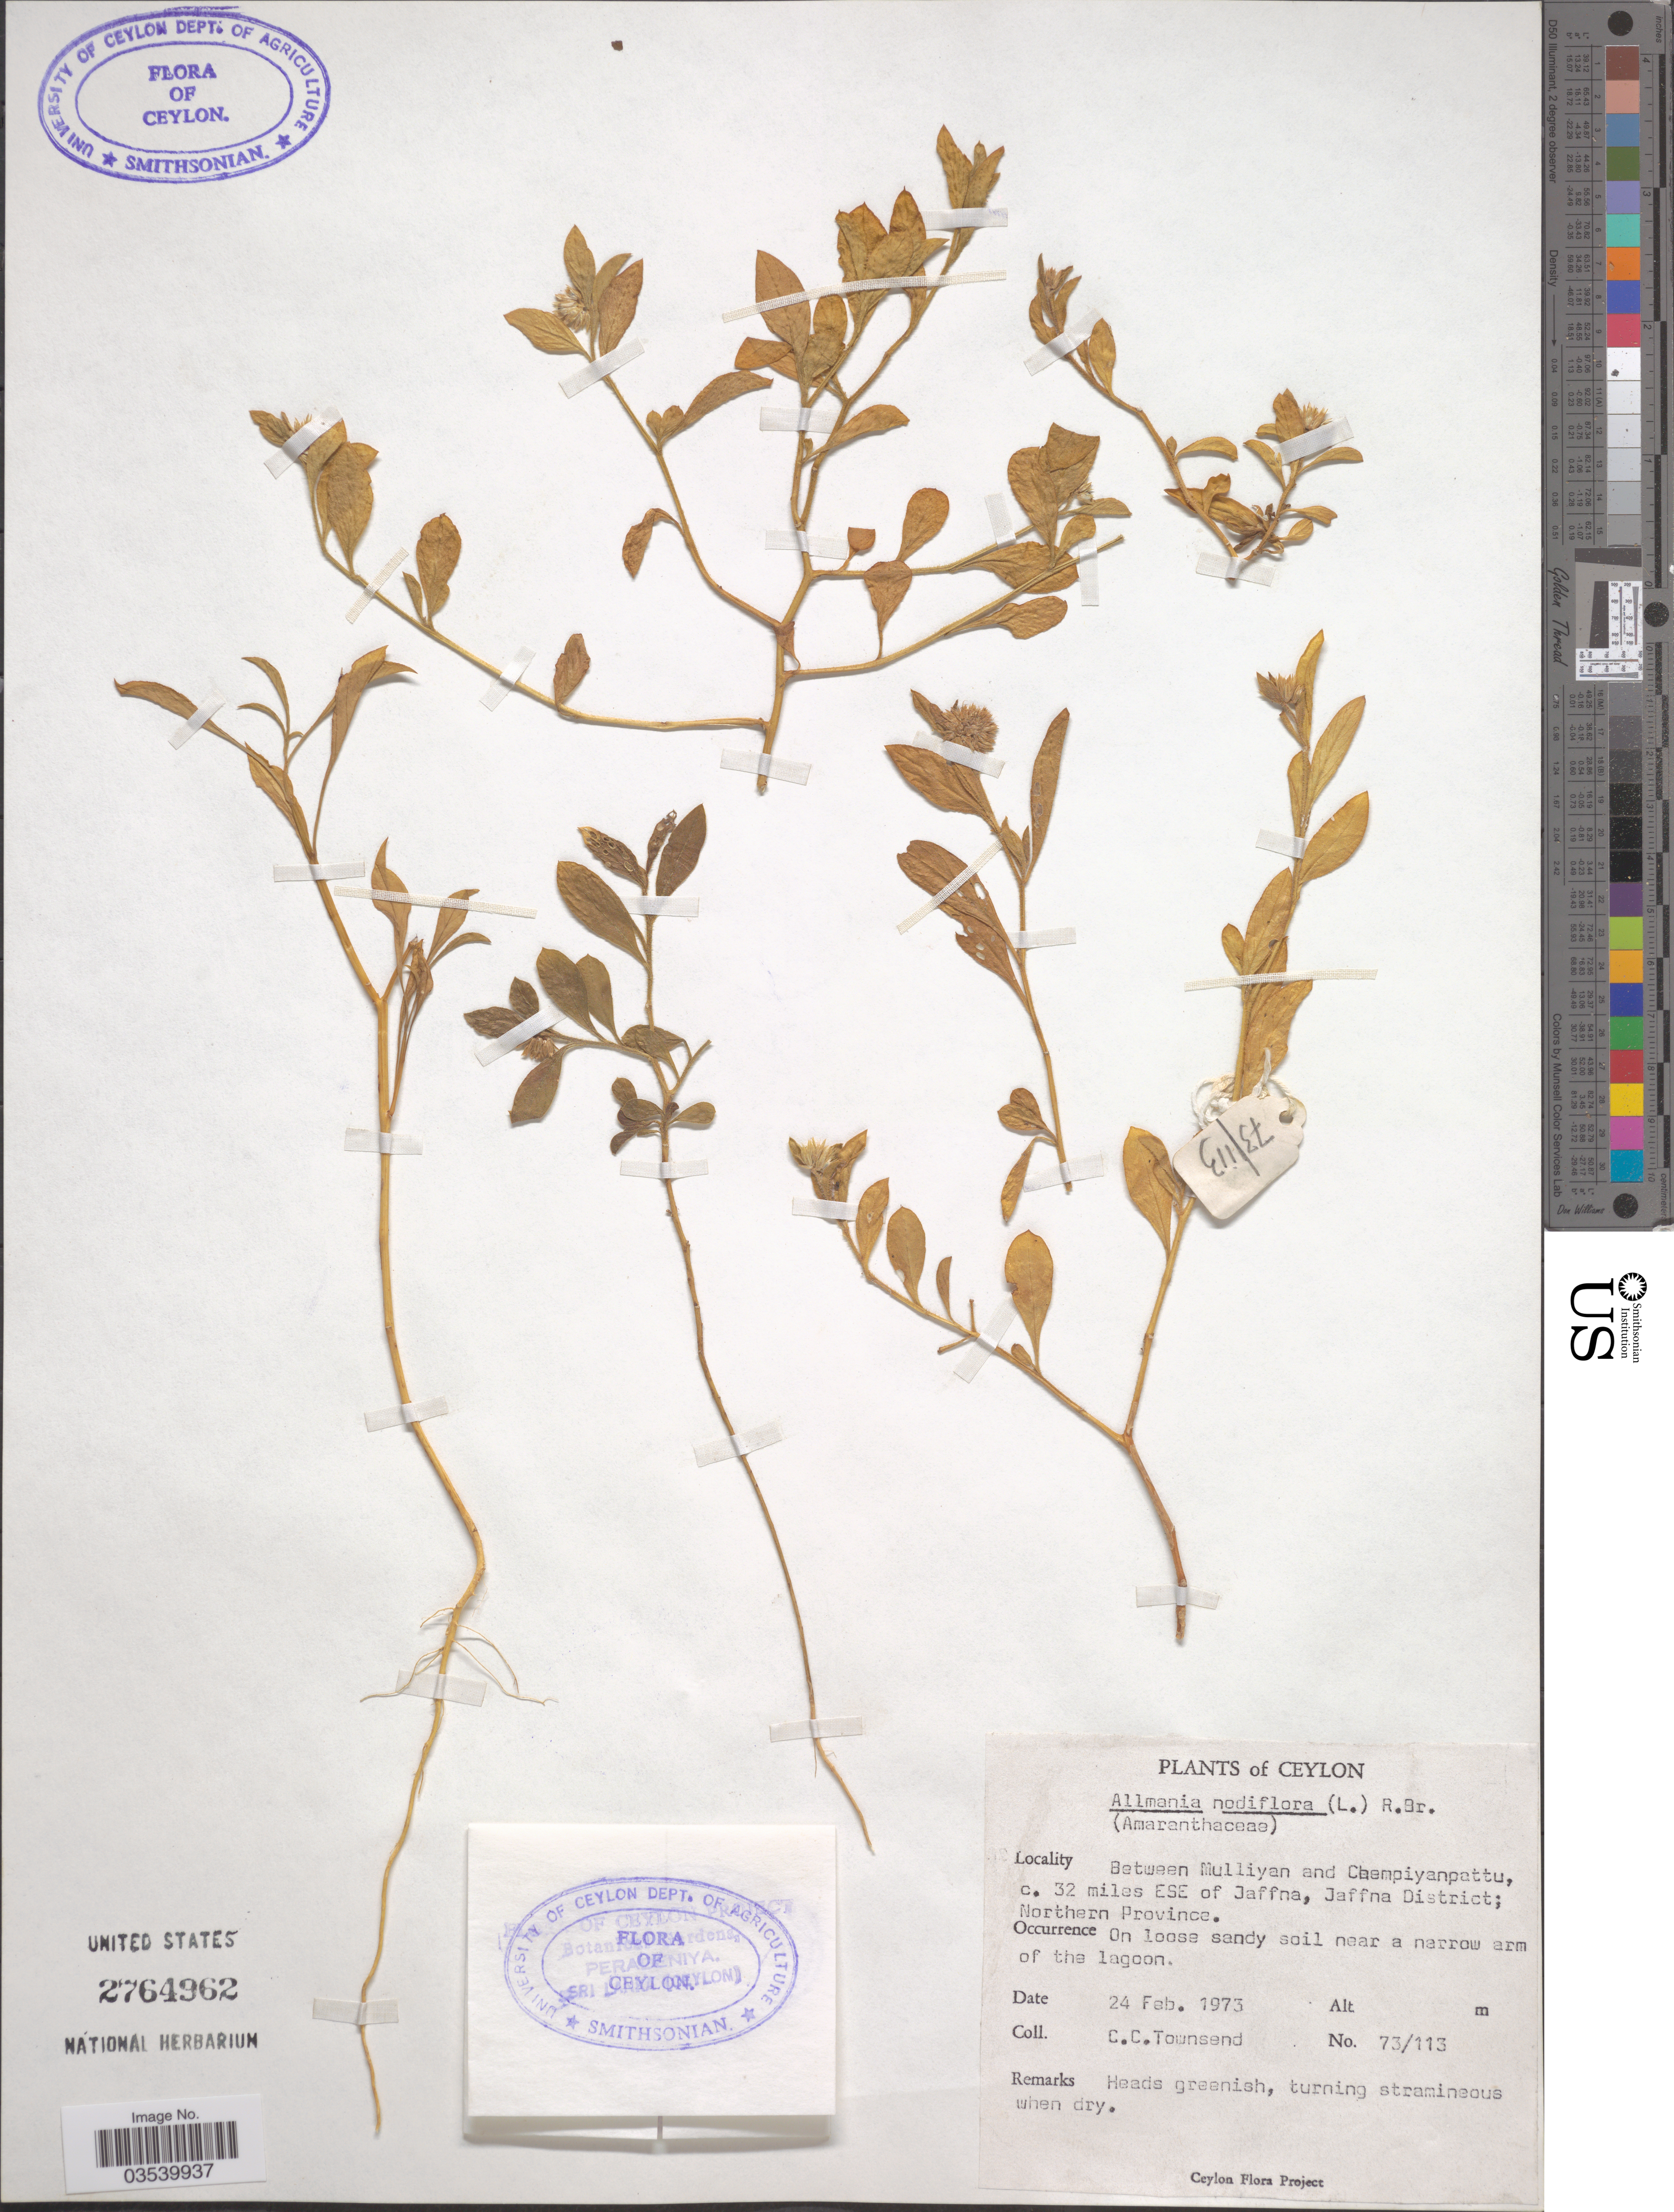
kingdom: Plantae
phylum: Tracheophyta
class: Magnoliopsida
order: Caryophyllales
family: Amaranthaceae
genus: Allmania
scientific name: Allmania nodiflora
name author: (L.) R. Br. ex Wight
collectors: C. C. Townsend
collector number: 73/113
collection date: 1973-02-24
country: Sri Lanka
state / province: Northern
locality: Ceylon. Between Mulliyan and Chempiyanpattu, c. 32 miles ESE of Jaffna, Jaffna District. On loose sandy soil near a narrow arm of the lagoon.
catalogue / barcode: US 2764962